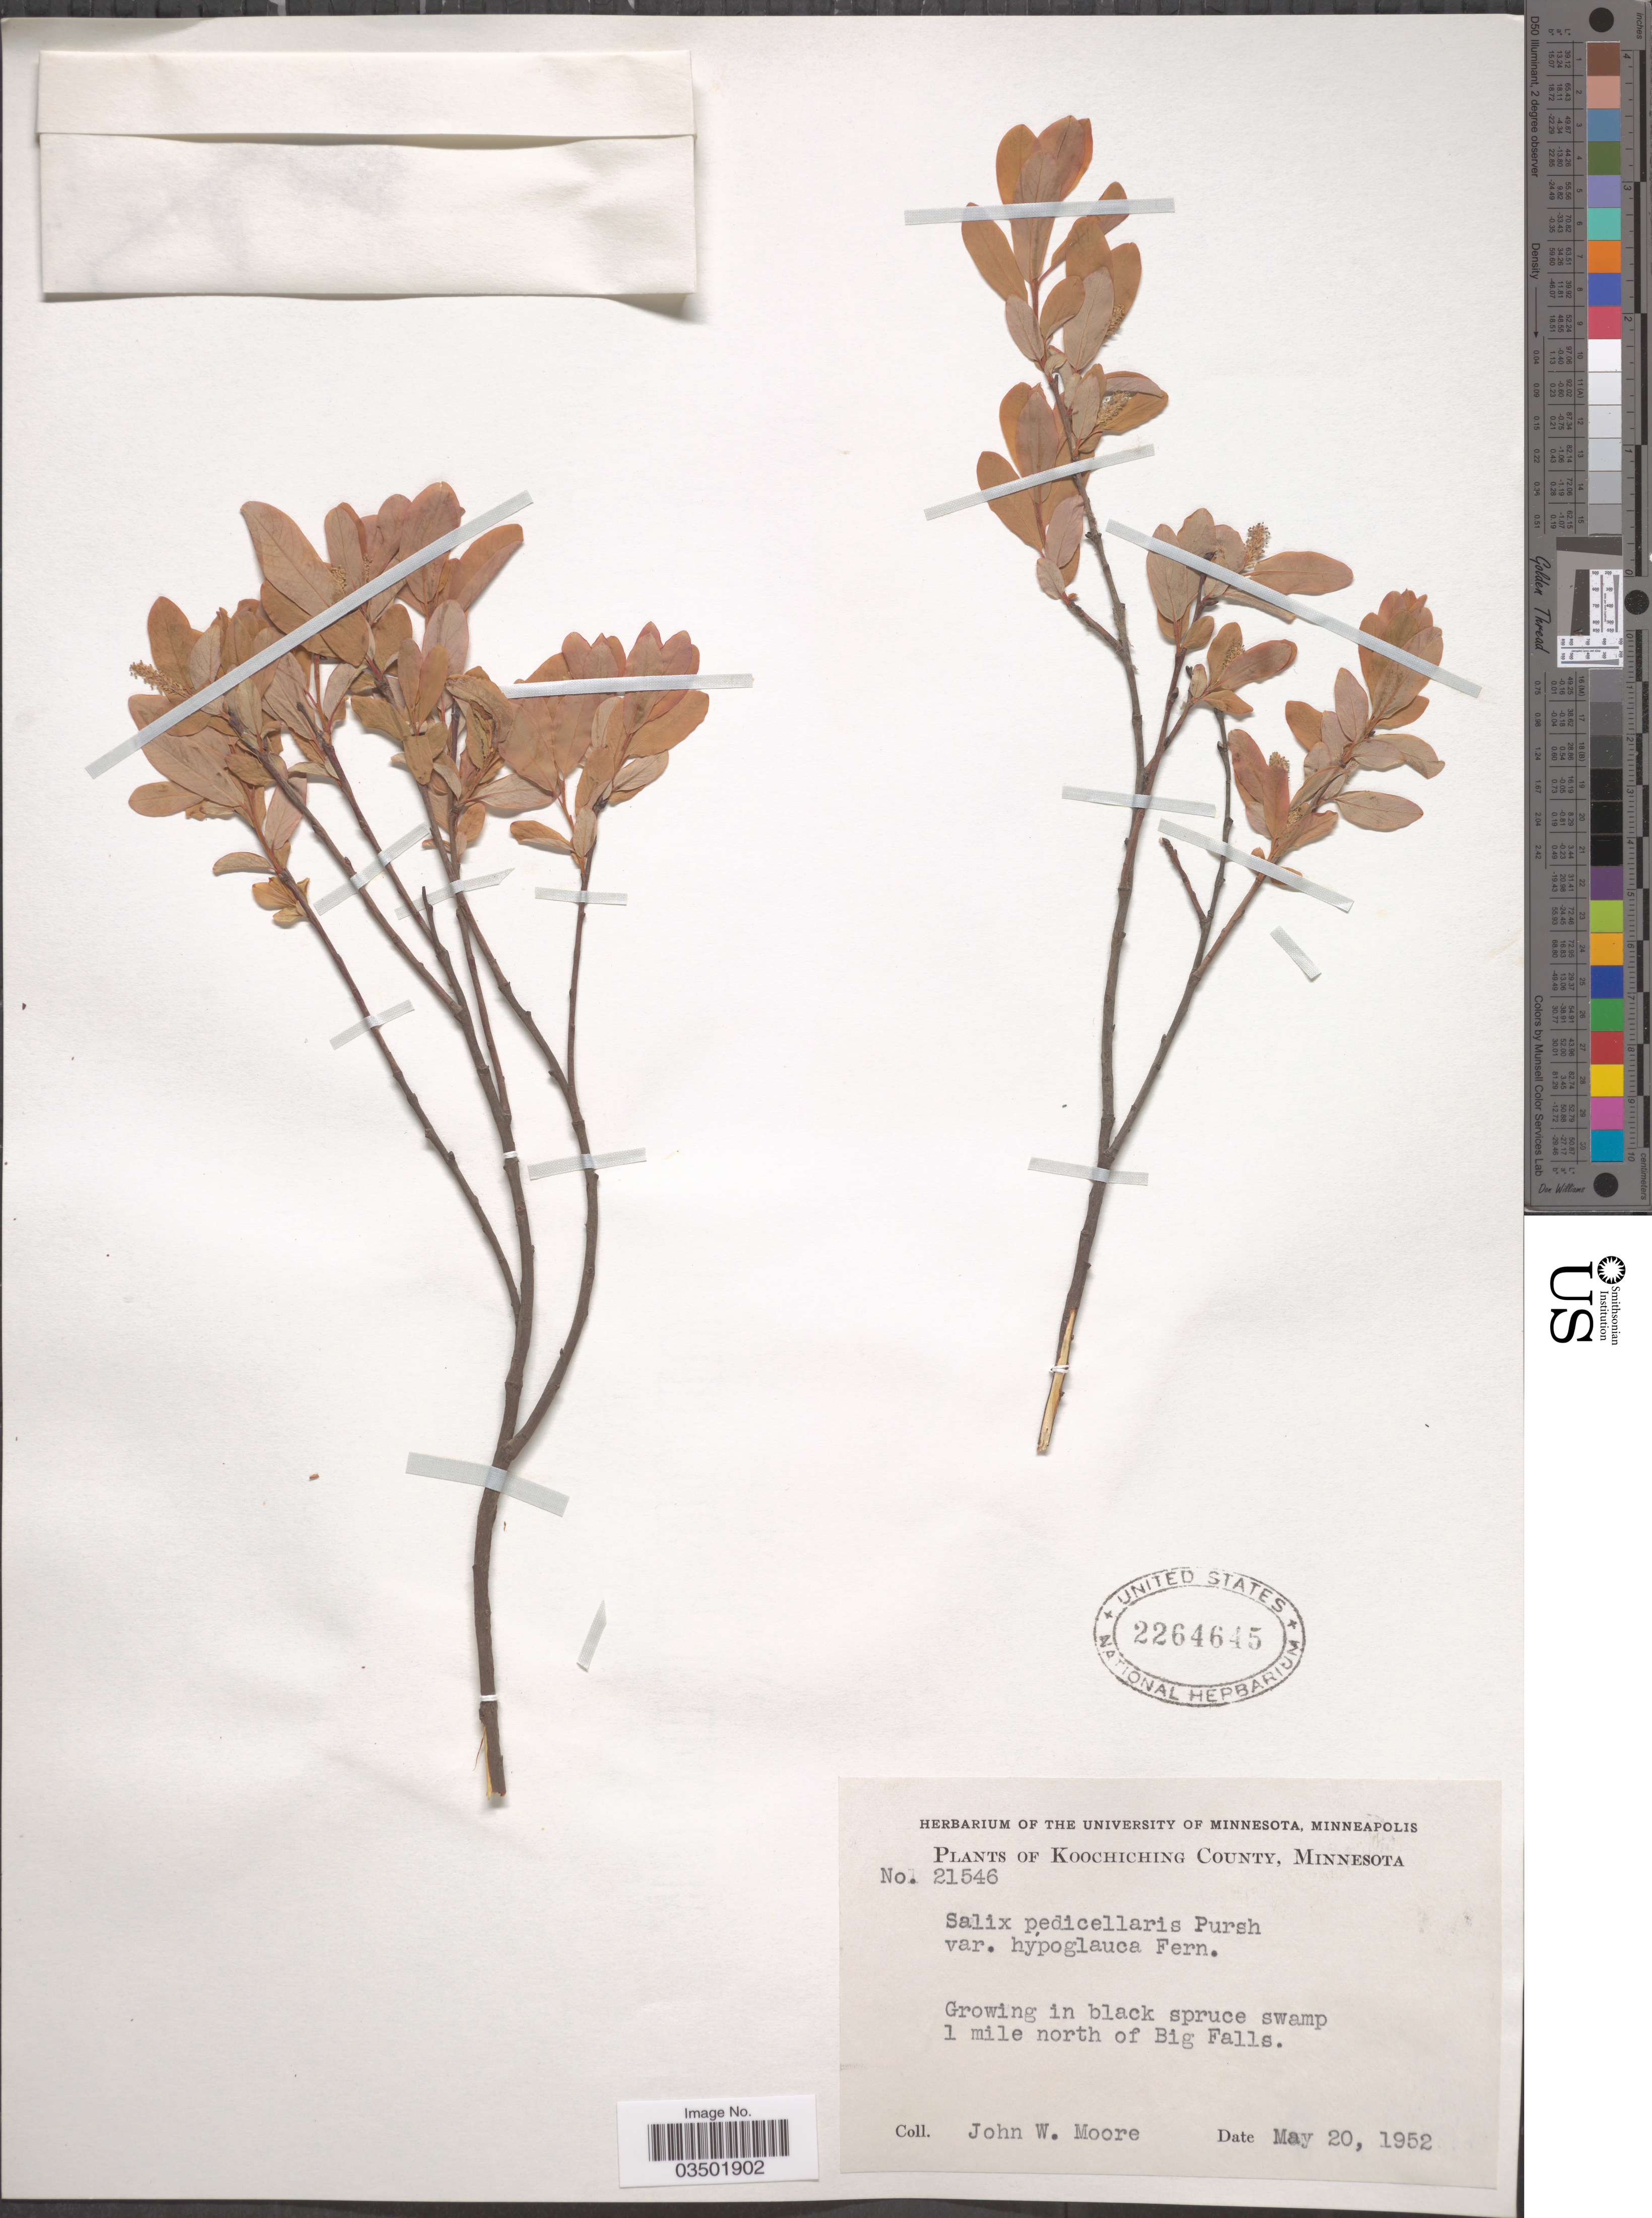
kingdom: Plantae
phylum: Tracheophyta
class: Magnoliopsida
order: Malpighiales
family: Salicaceae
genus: Salix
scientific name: Salix pedicellaris var. hypoglauca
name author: Fernald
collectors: J. Moore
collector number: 21546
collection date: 1952-05-20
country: United States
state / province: Minnesota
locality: Koochiching County. Growing in black spruce swamp 1 mile north of Big Falls.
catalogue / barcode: US 2264645